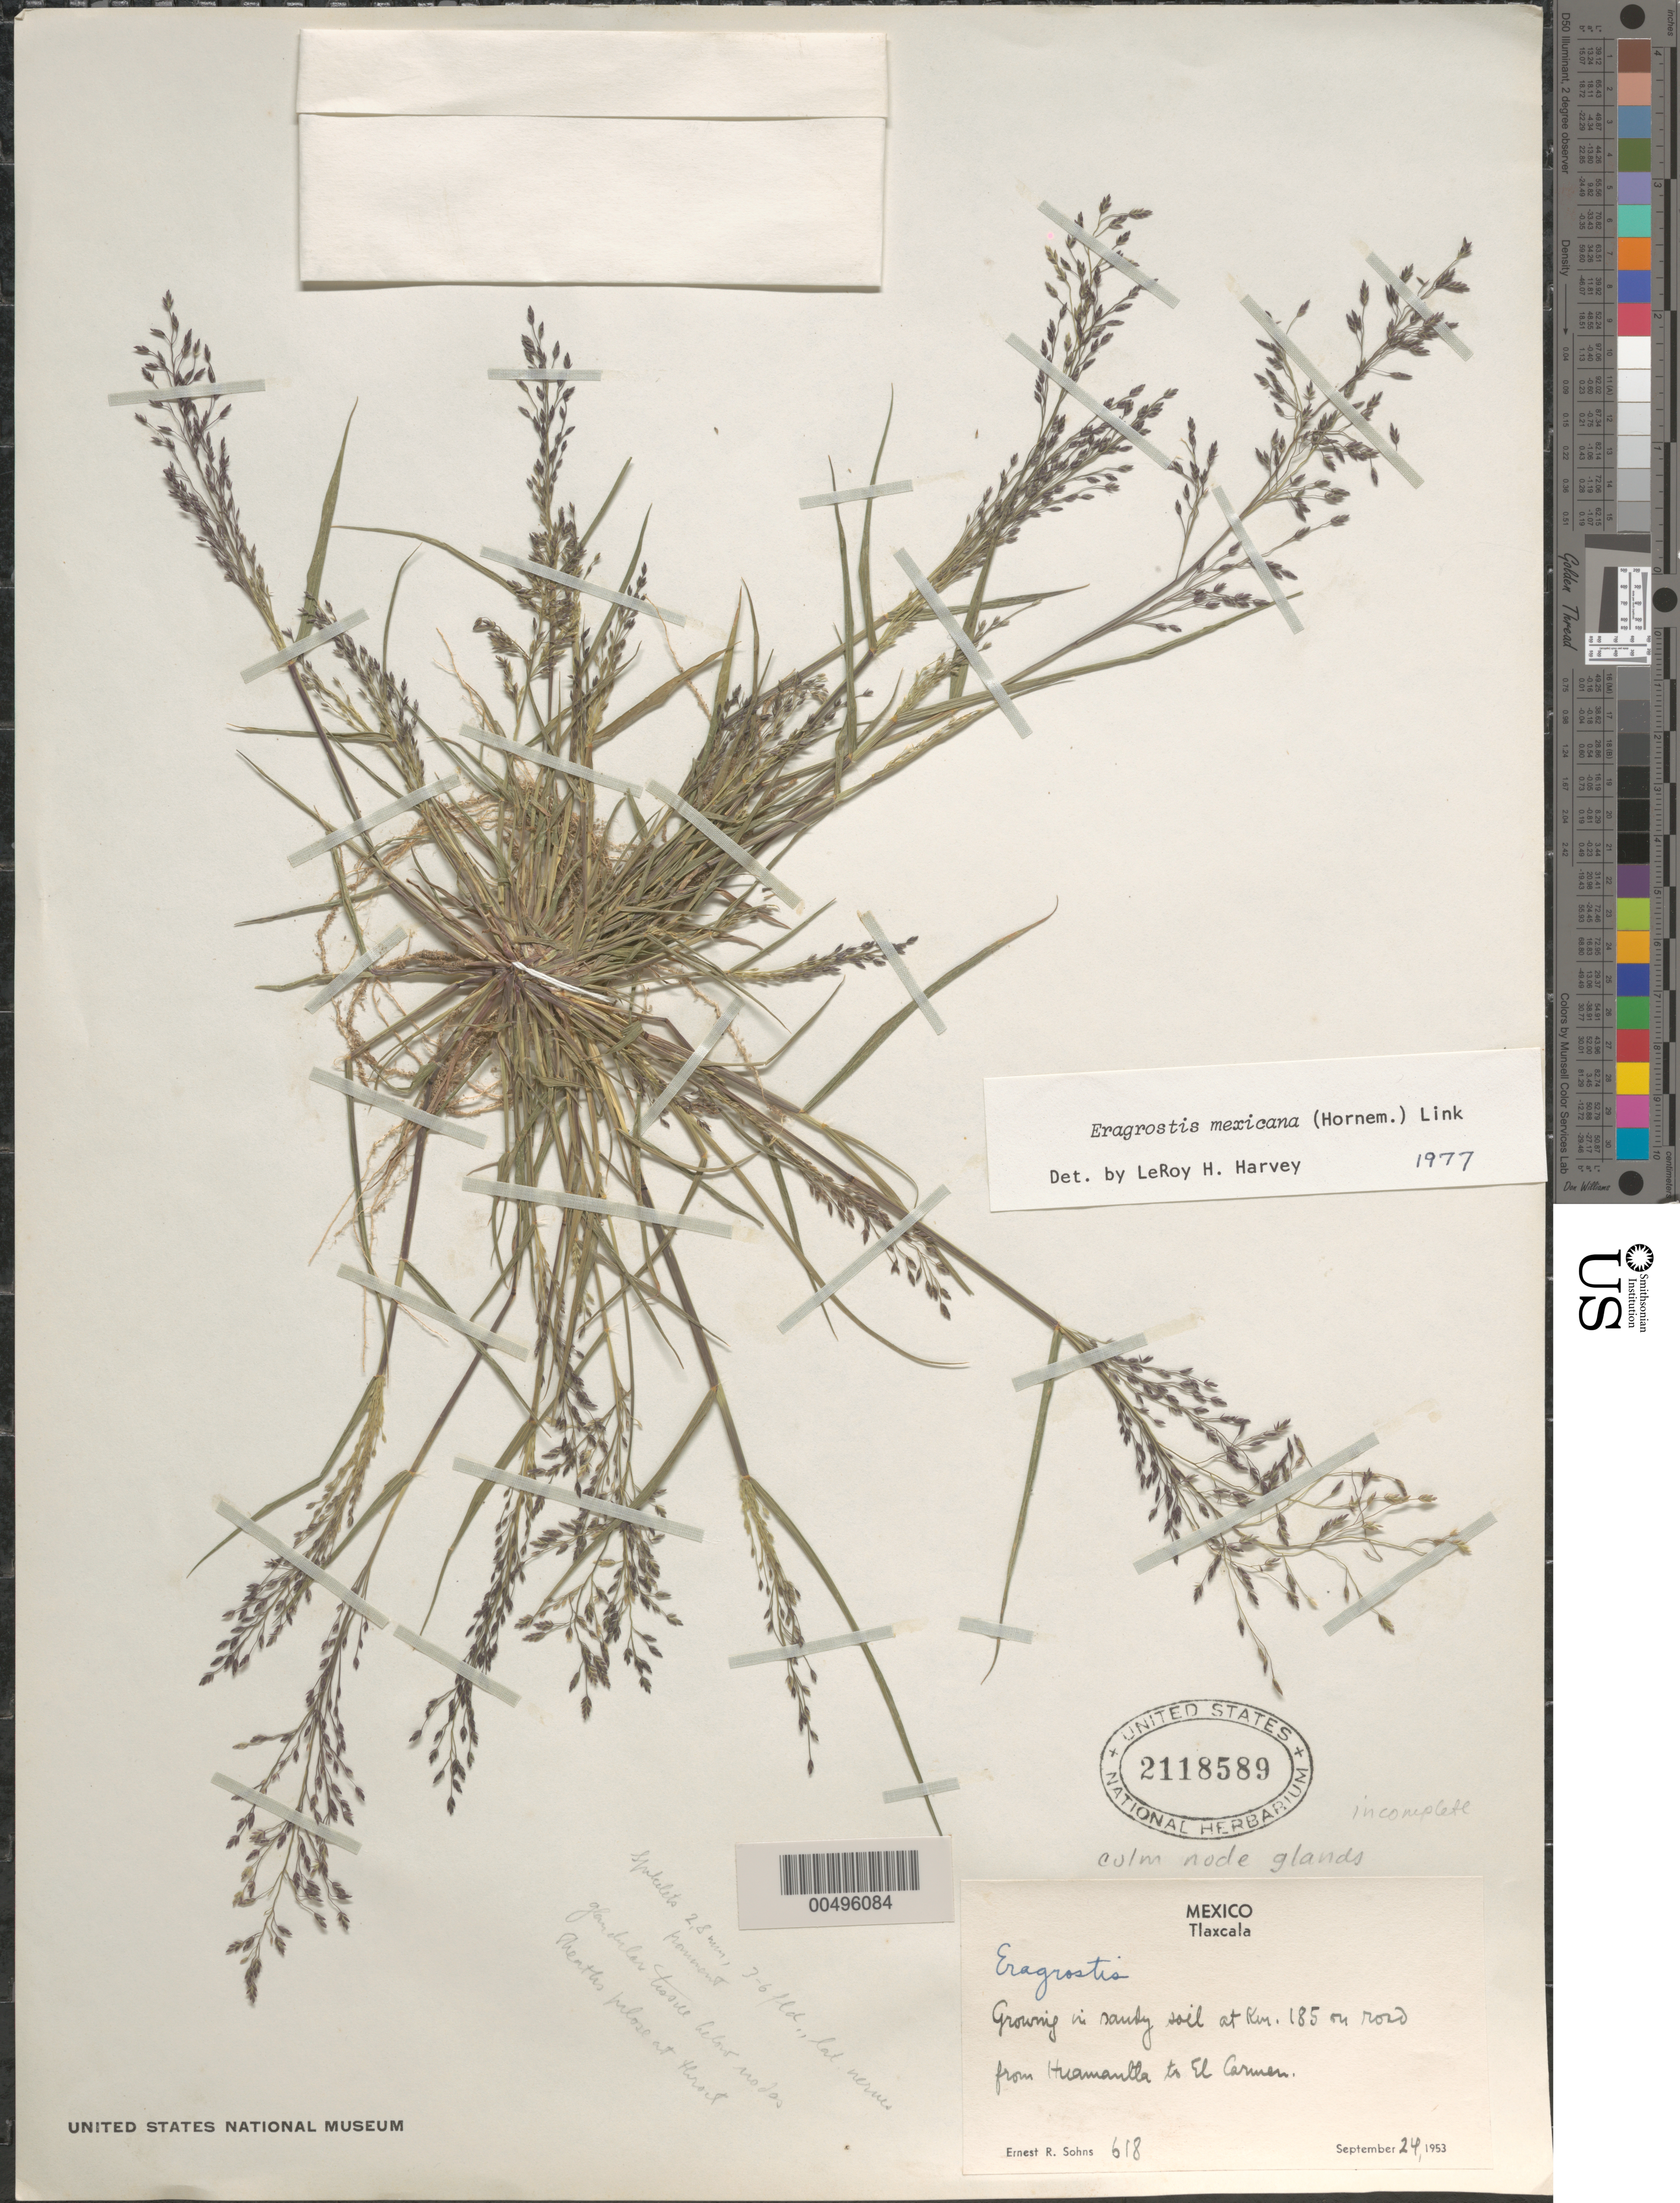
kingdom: Plantae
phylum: Tracheophyta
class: Liliopsida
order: Poales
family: Poaceae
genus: Eragrostis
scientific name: Eragrostis mexicana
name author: (Hornem.) Link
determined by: Harvey, L. H.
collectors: E. R. Sohns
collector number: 618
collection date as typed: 24 Sep 1953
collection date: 1953-09-24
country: Mexico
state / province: Tlaxcala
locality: At Km 185 on rd from Huamantla to El Carmen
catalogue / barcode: US 2118589